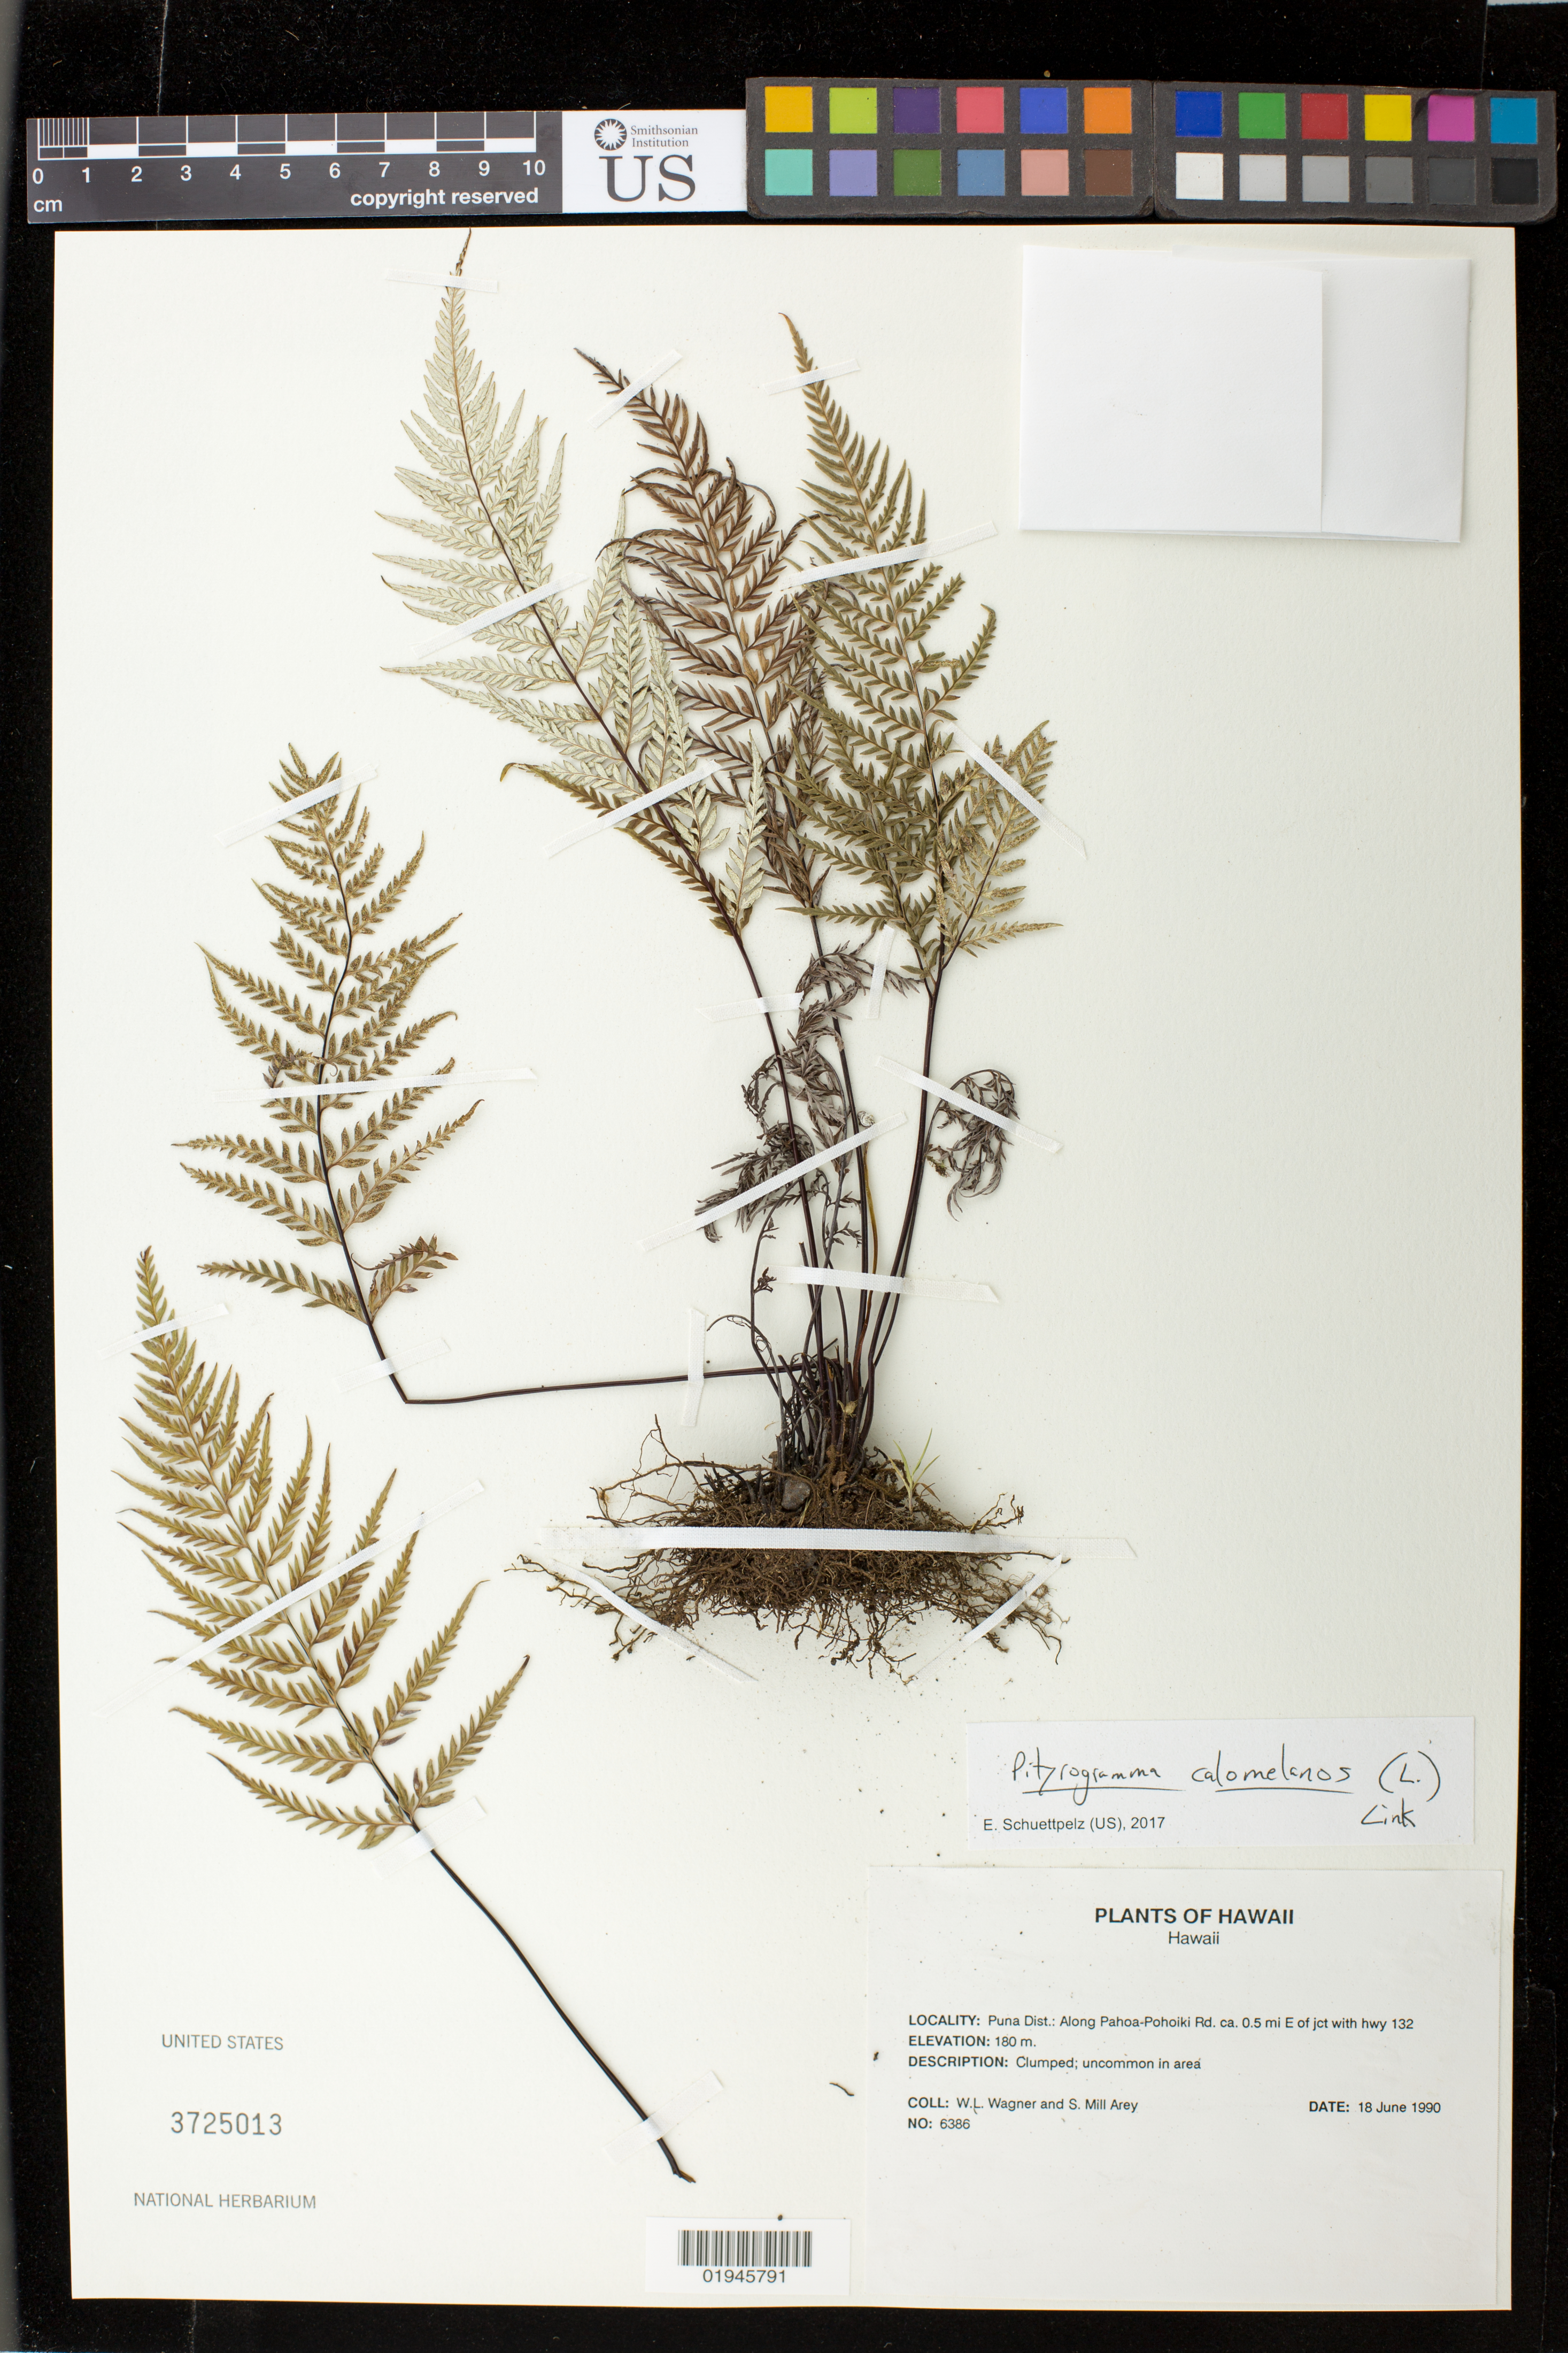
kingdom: Plantae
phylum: Tracheophyta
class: Polypodiopsida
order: Polypodiales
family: Pteridaceae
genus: Pityrogramma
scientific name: Pityrogramma calomelanos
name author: (L.) Link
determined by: Schuettpelz, E., (US), Smithsonian Institution - National Museum of Natural History (UNITED STATES)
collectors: W. L. Wagner & S. Mill Arey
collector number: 6386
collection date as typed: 18 Jun 1990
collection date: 1990-06-18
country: United States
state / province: Hawaii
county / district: Hawaii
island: Hawaii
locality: Puna Dist.; along Pahoa-Pohoiki Rd. ca. 0.5 mi E of jct. with Hwy 132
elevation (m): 180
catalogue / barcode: US 3725013